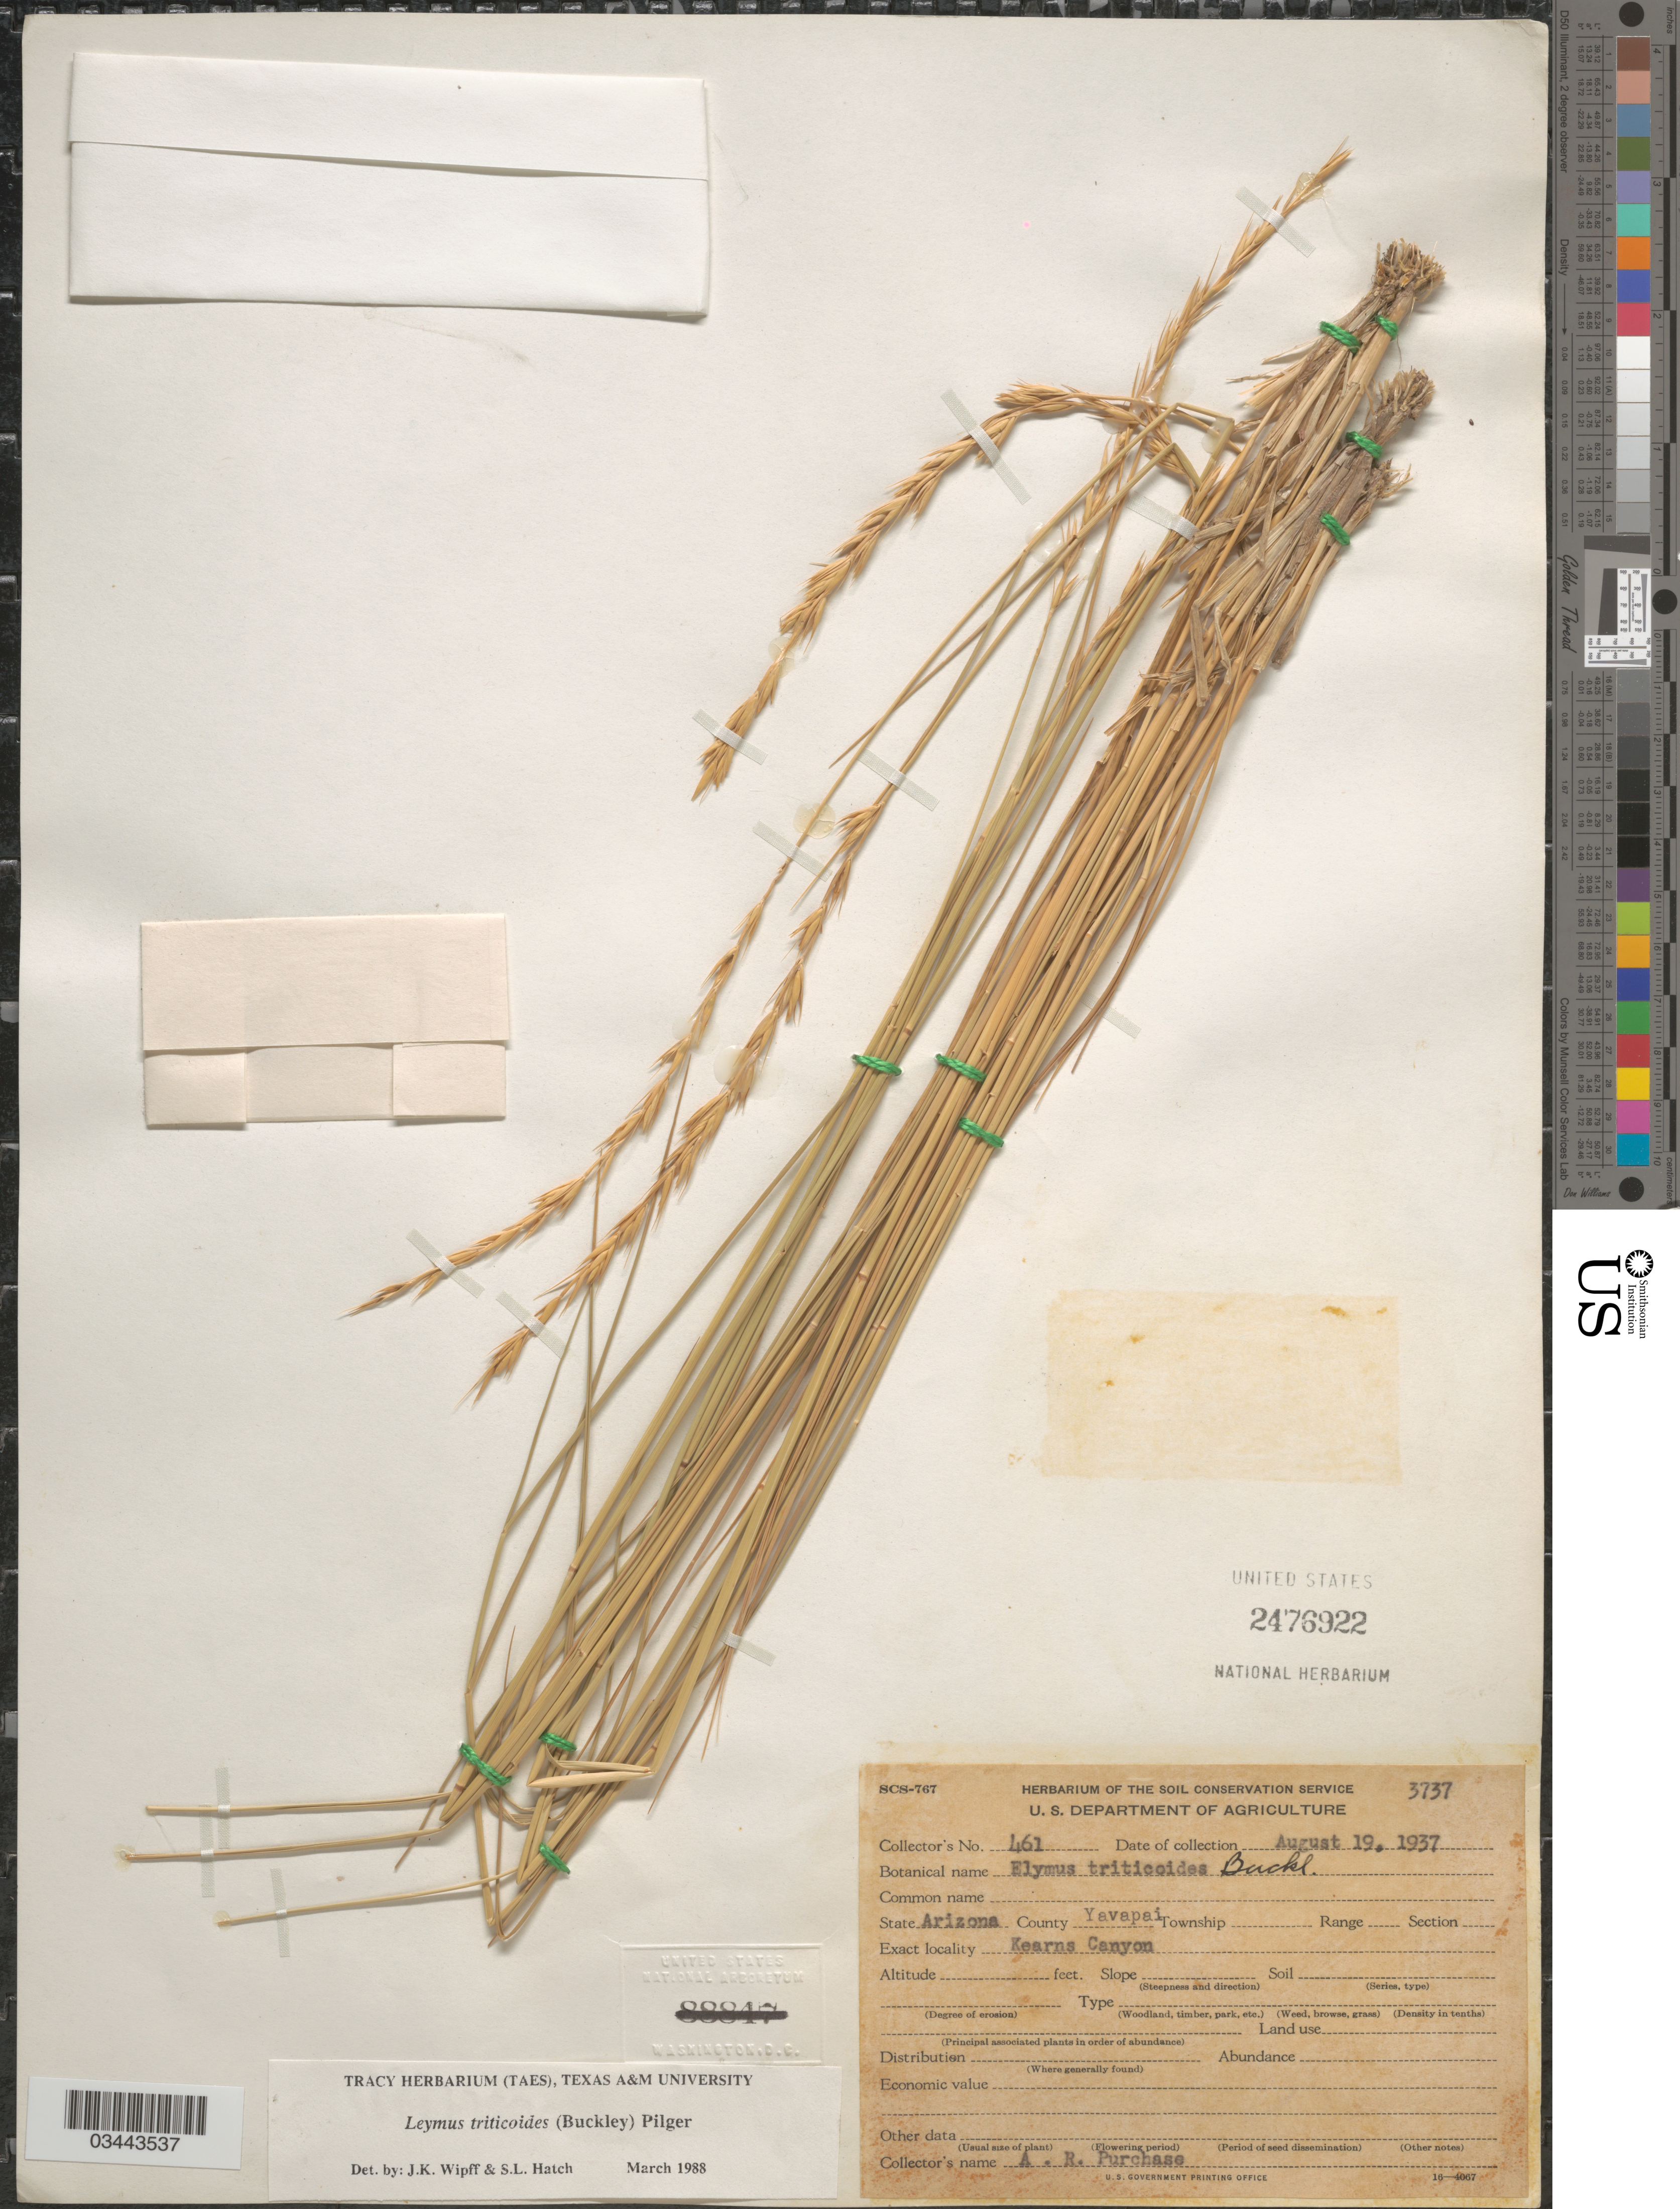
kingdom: Plantae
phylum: Tracheophyta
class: Liliopsida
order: Poales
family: Poaceae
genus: Leymus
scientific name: Leymus triticoides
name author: (Buckley) Pilg.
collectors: A. Purchase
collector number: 461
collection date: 1937-08-19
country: United States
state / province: Arizona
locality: County Yavapai. Kearns Canyon.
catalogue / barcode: US 2476922